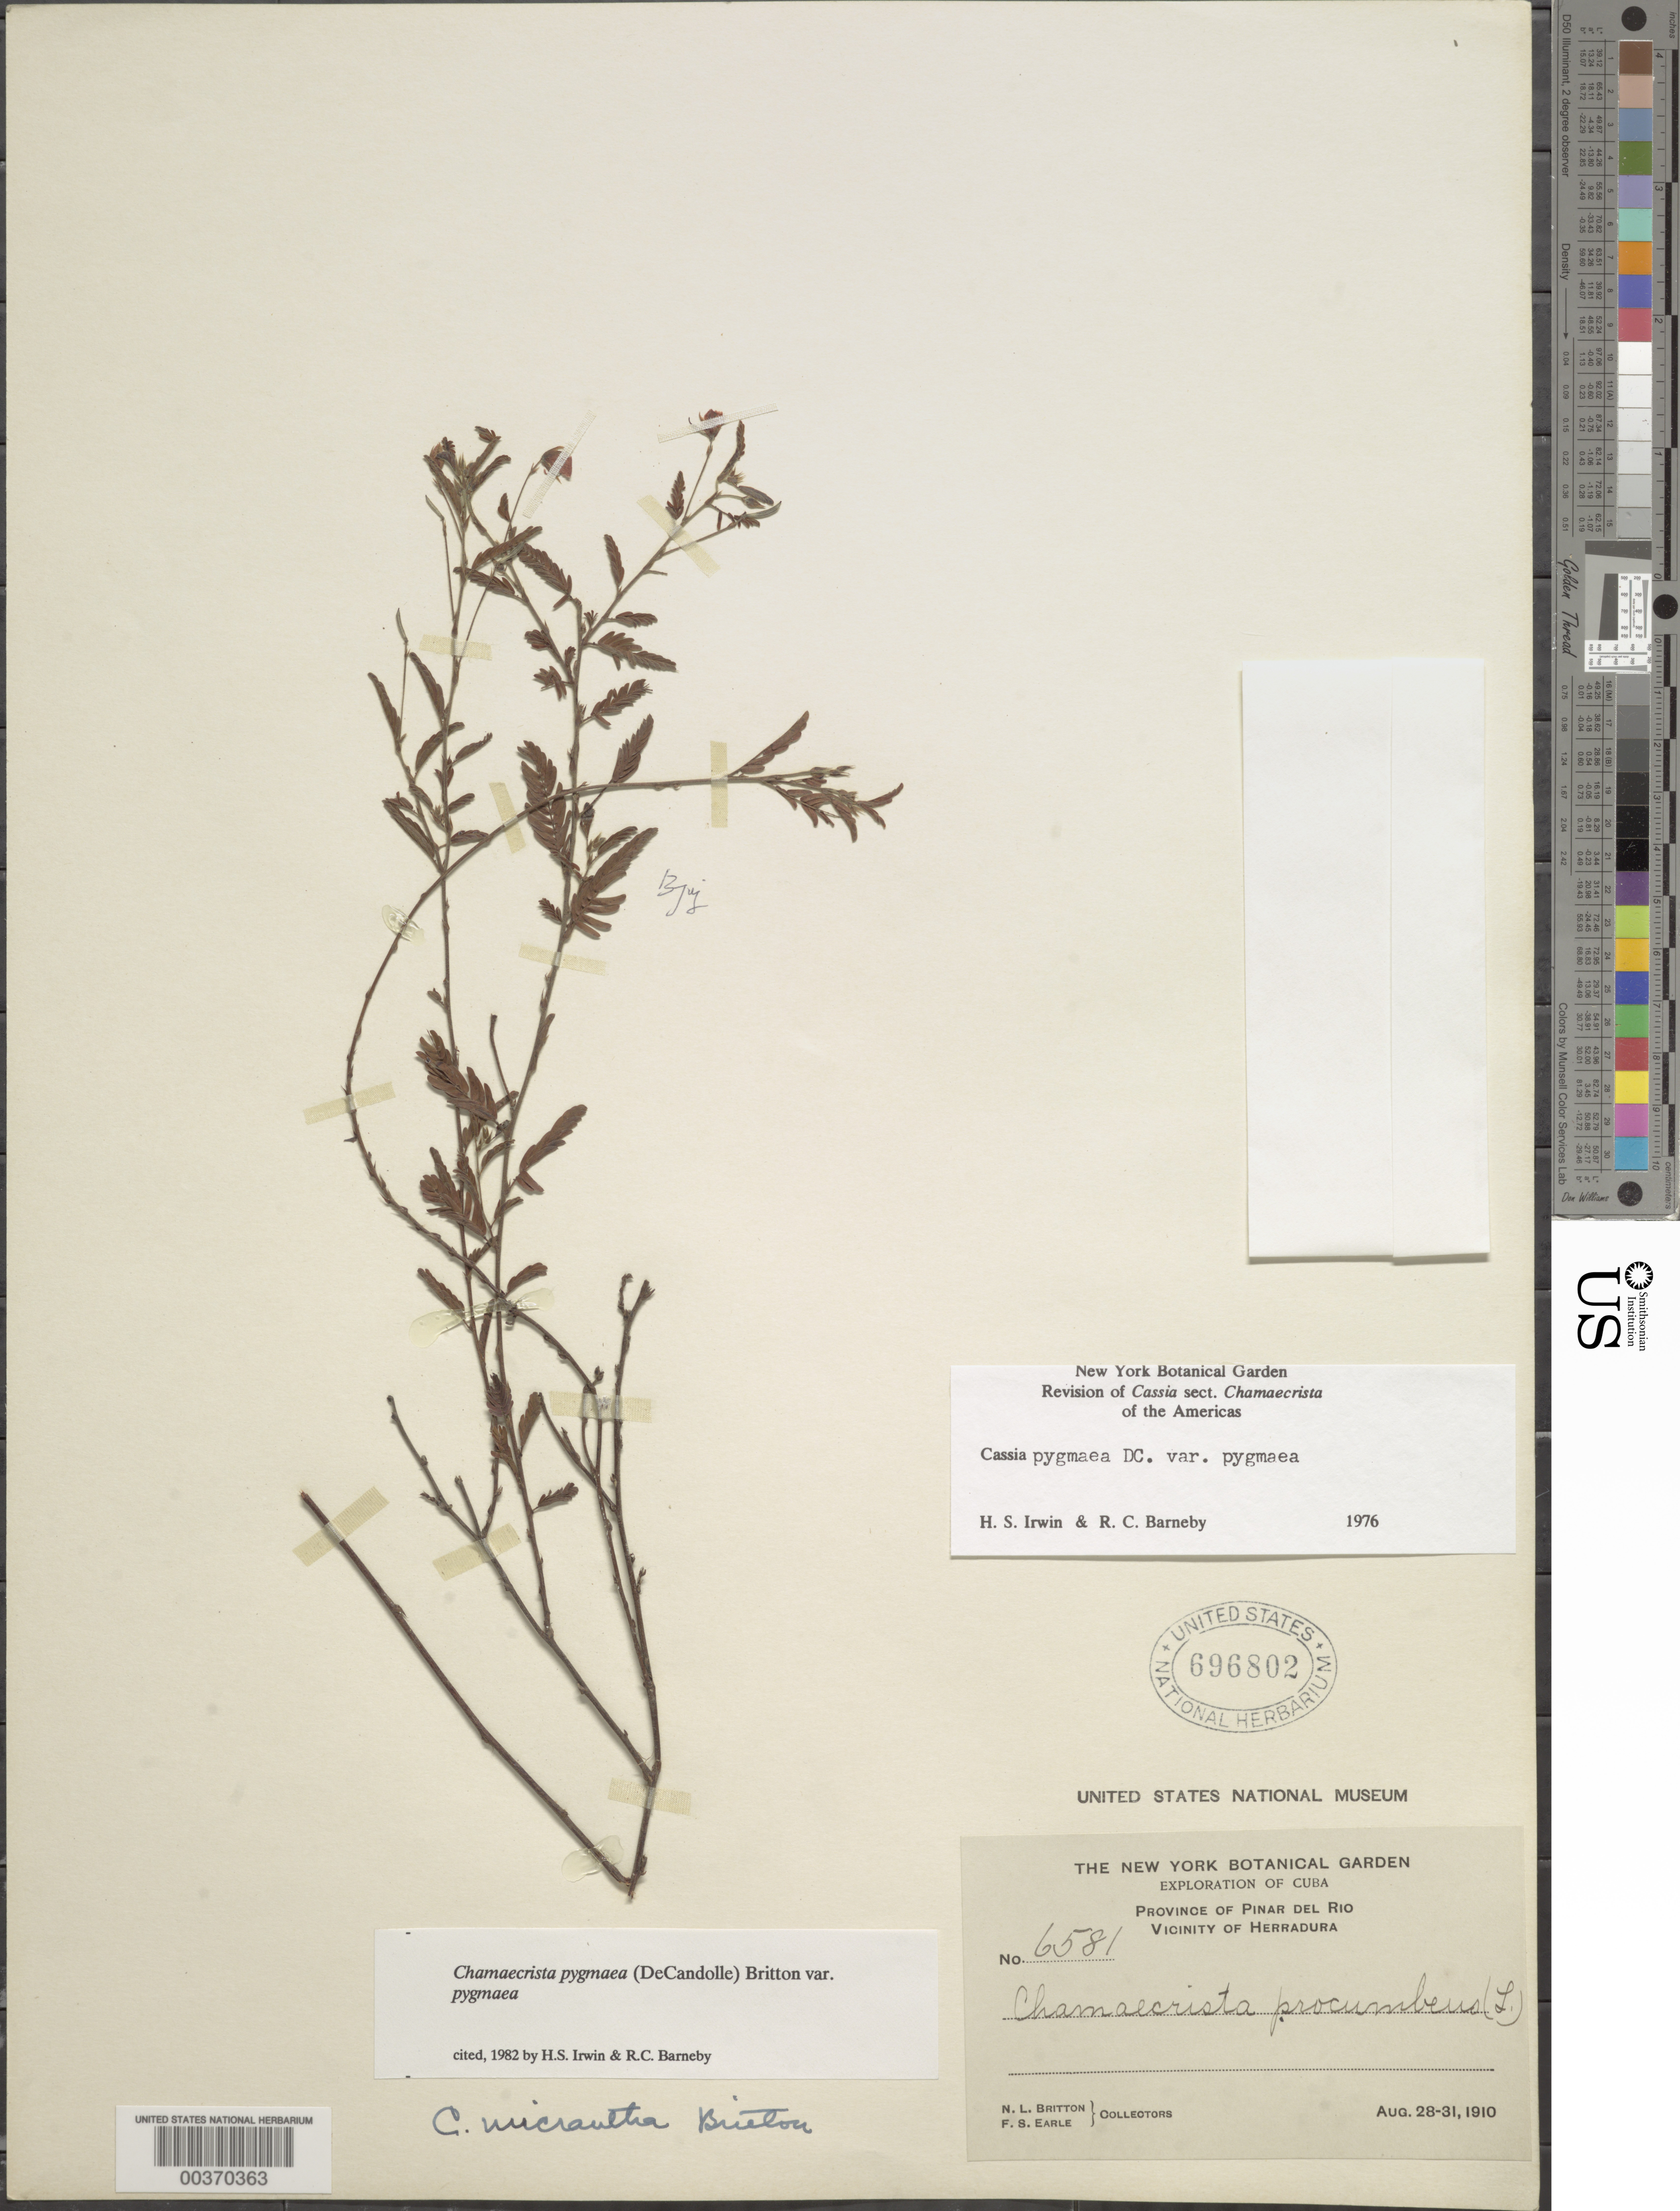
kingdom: Plantae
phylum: Tracheophyta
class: Magnoliopsida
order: Fabales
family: Fabaceae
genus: Chamaecrista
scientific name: Chamaecrista pygmaea var. pygmaea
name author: Britton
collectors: N. Britton & F. S. Earle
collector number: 6581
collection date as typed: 28 Aug 1910 to 31 Aug 1910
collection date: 1910-08-28/1910-08-31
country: Cuba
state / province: Pinar del Río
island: Greater Antilles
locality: Vicinity of herradura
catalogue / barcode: US 696802